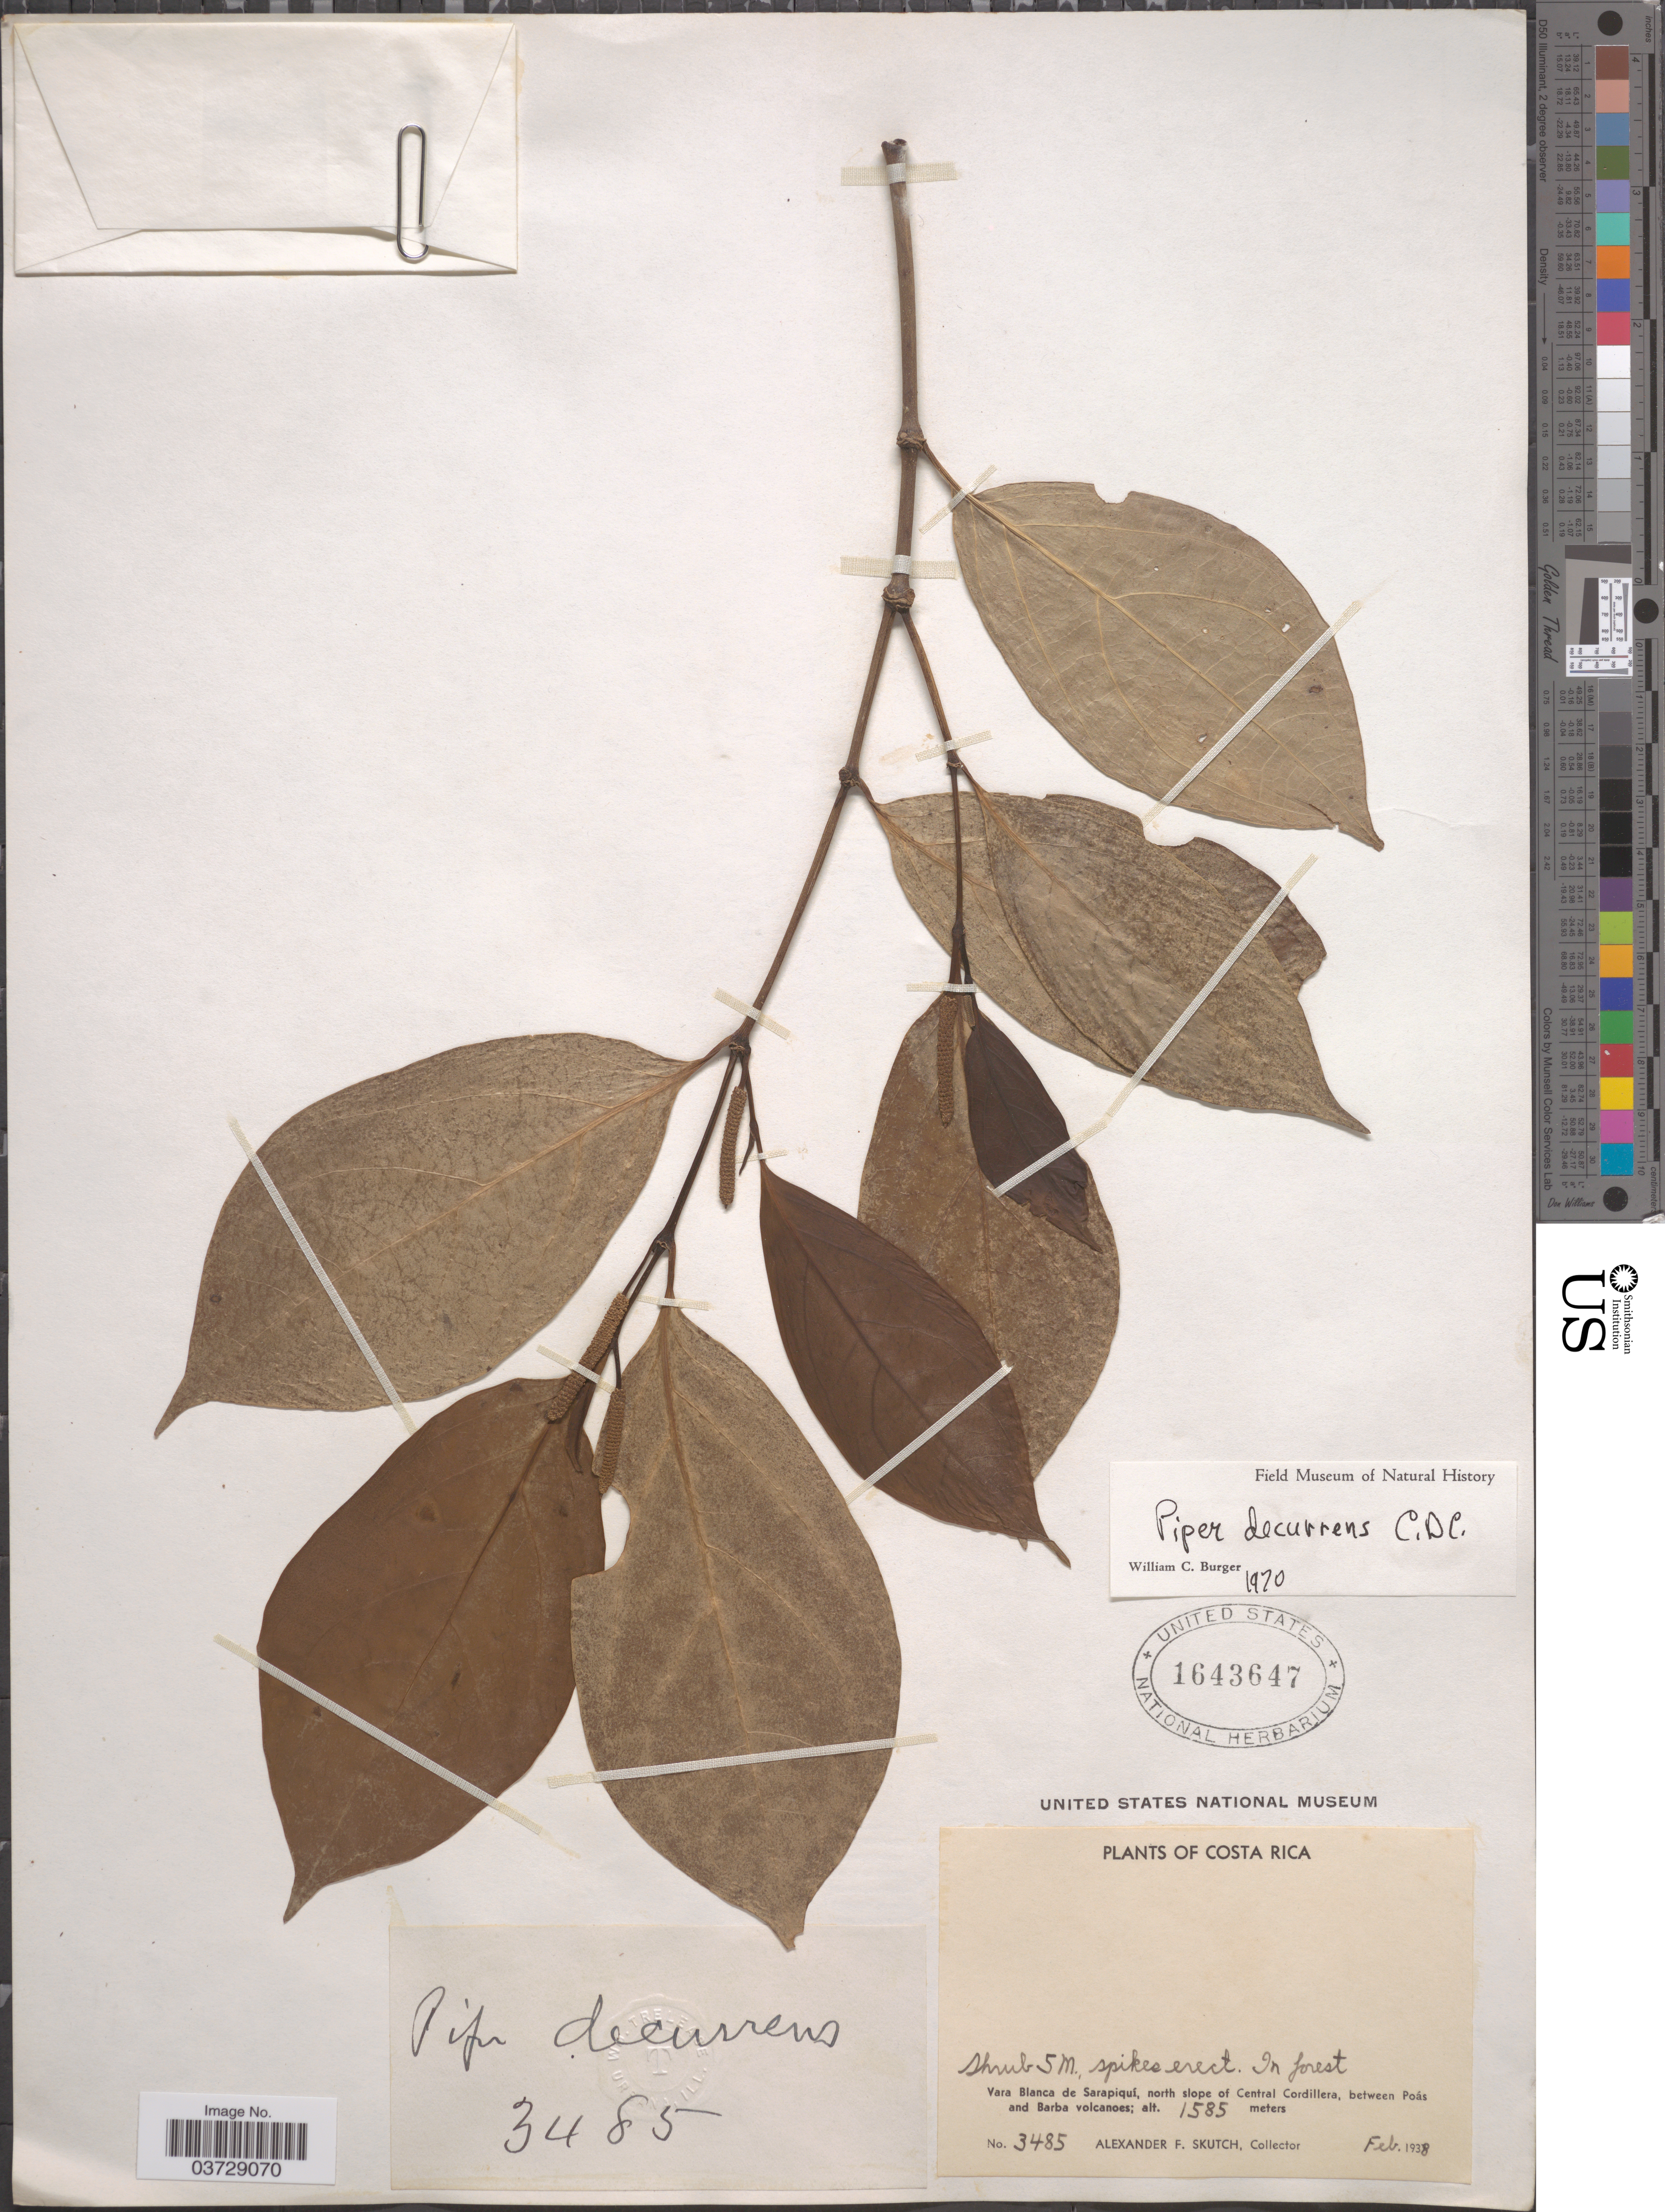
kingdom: Plantae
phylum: Tracheophyta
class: Magnoliopsida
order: Piperales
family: Piperaceae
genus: Piper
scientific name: Piper decurrens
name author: C. DC.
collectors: A. F. Skutch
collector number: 3485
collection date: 1938-02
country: Costa Rica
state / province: Heredia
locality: Vara Blanca de Sarapiquí, north slope of Central Cordillera, between Poás and Barba volcanoes.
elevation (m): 1585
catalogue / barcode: US 1643647